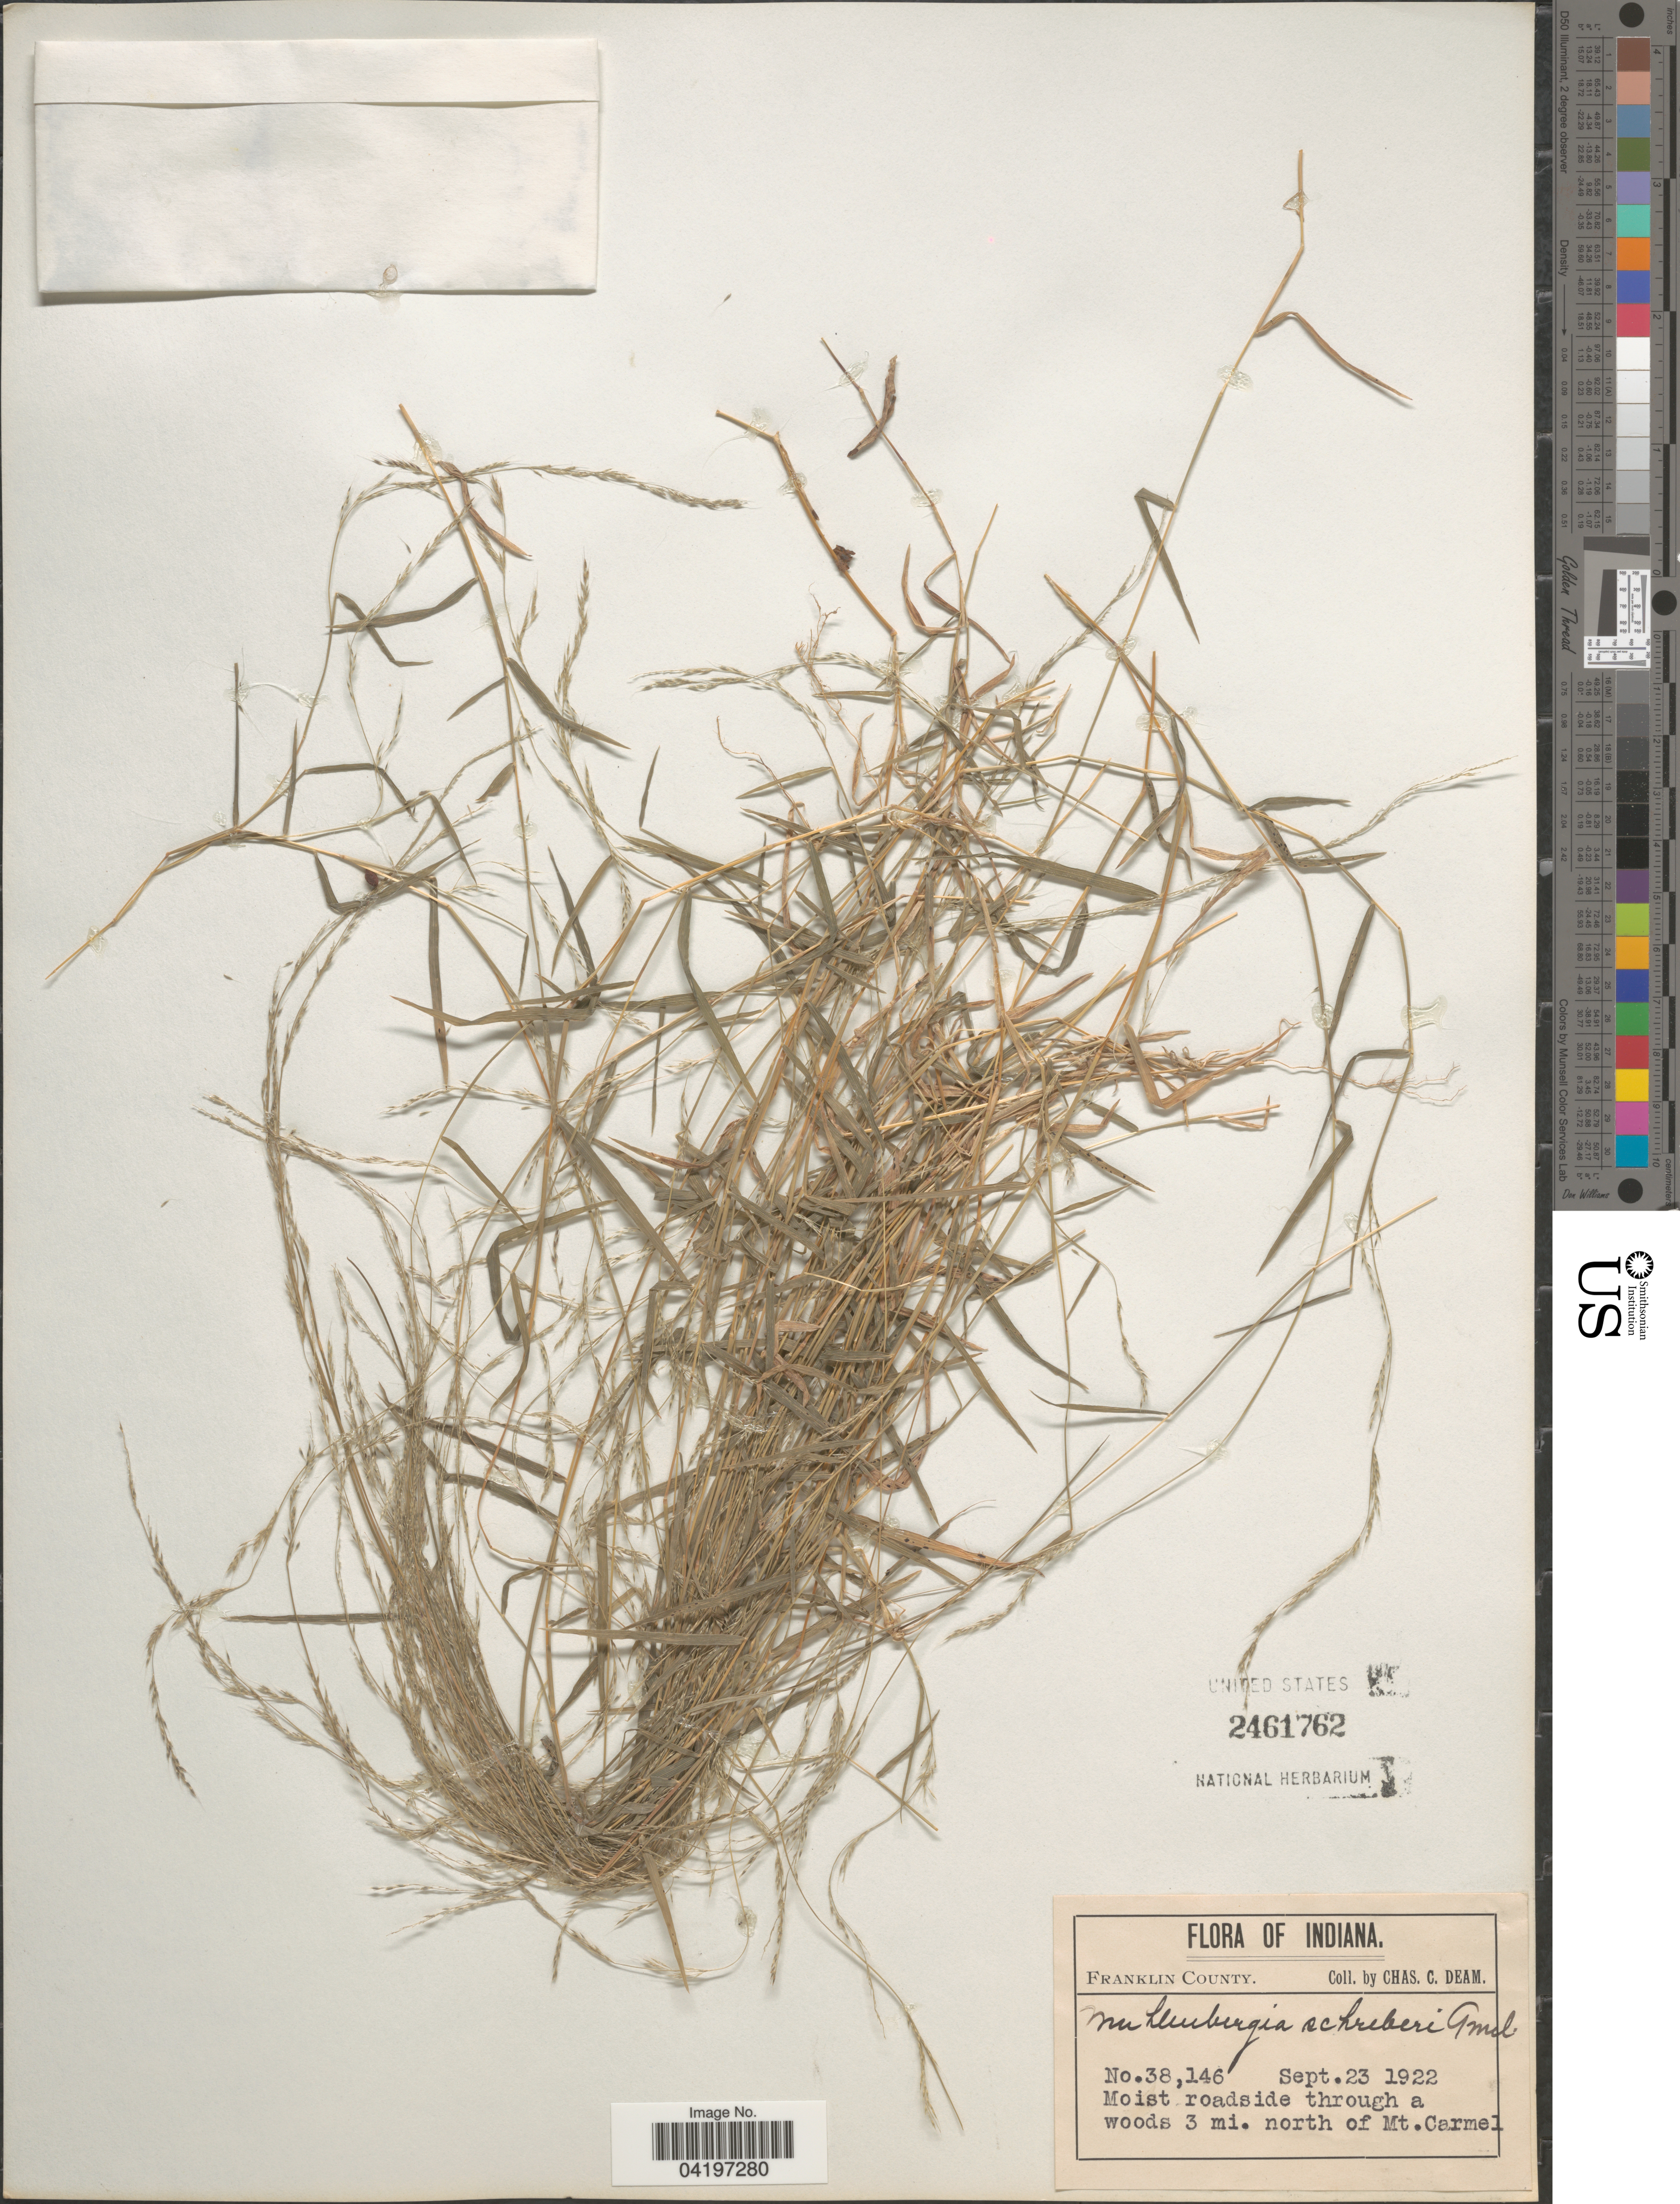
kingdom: Plantae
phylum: Tracheophyta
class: Liliopsida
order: Poales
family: Poaceae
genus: Muhlenbergia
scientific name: Muhlenbergia schreberi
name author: J.F. Gmel.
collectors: C. C. Deam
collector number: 38146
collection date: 1922-09-23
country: United States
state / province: Indiana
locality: Franklin County. Moist roadside through a woods 3 mi. north of Mt. Carmel.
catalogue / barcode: US 2461762